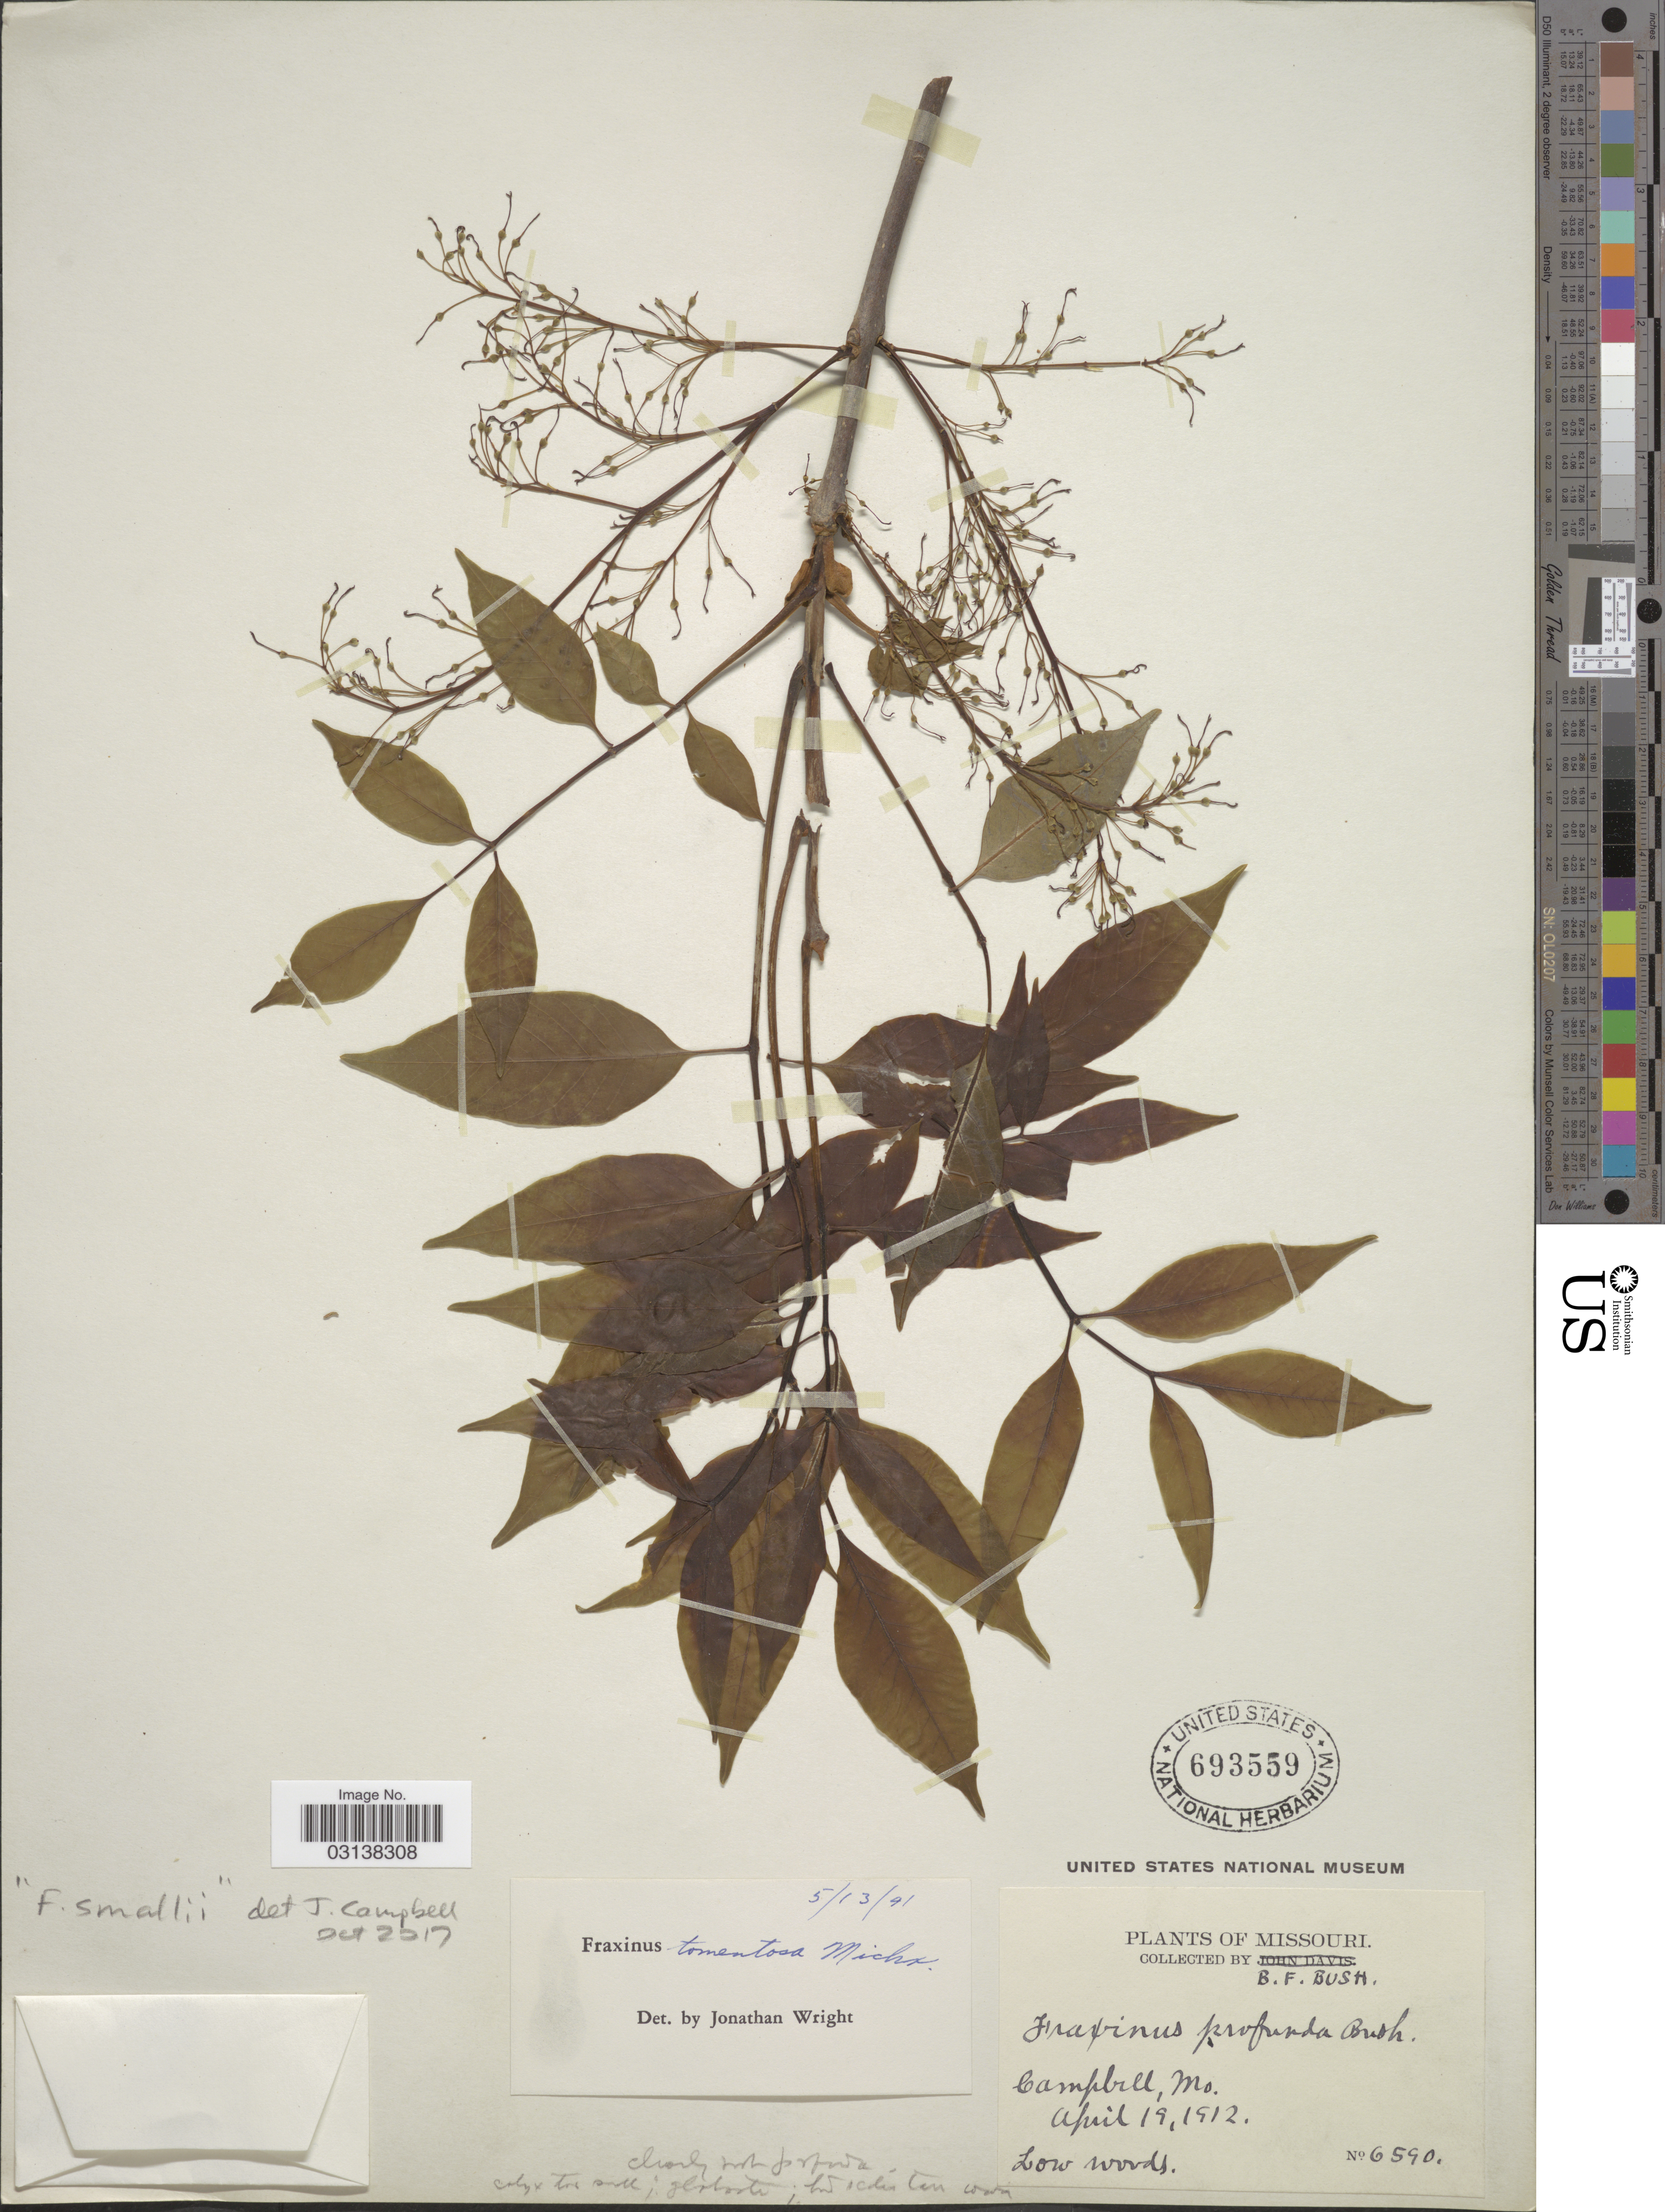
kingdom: Plantae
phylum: Tracheophyta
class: Magnoliopsida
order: Lamiales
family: Oleaceae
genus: Fraxinus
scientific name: Fraxinus americana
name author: L.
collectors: B. F. Bush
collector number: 6590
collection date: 1912-04-19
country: United States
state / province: Missouri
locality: Campbell.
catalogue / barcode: US 693559